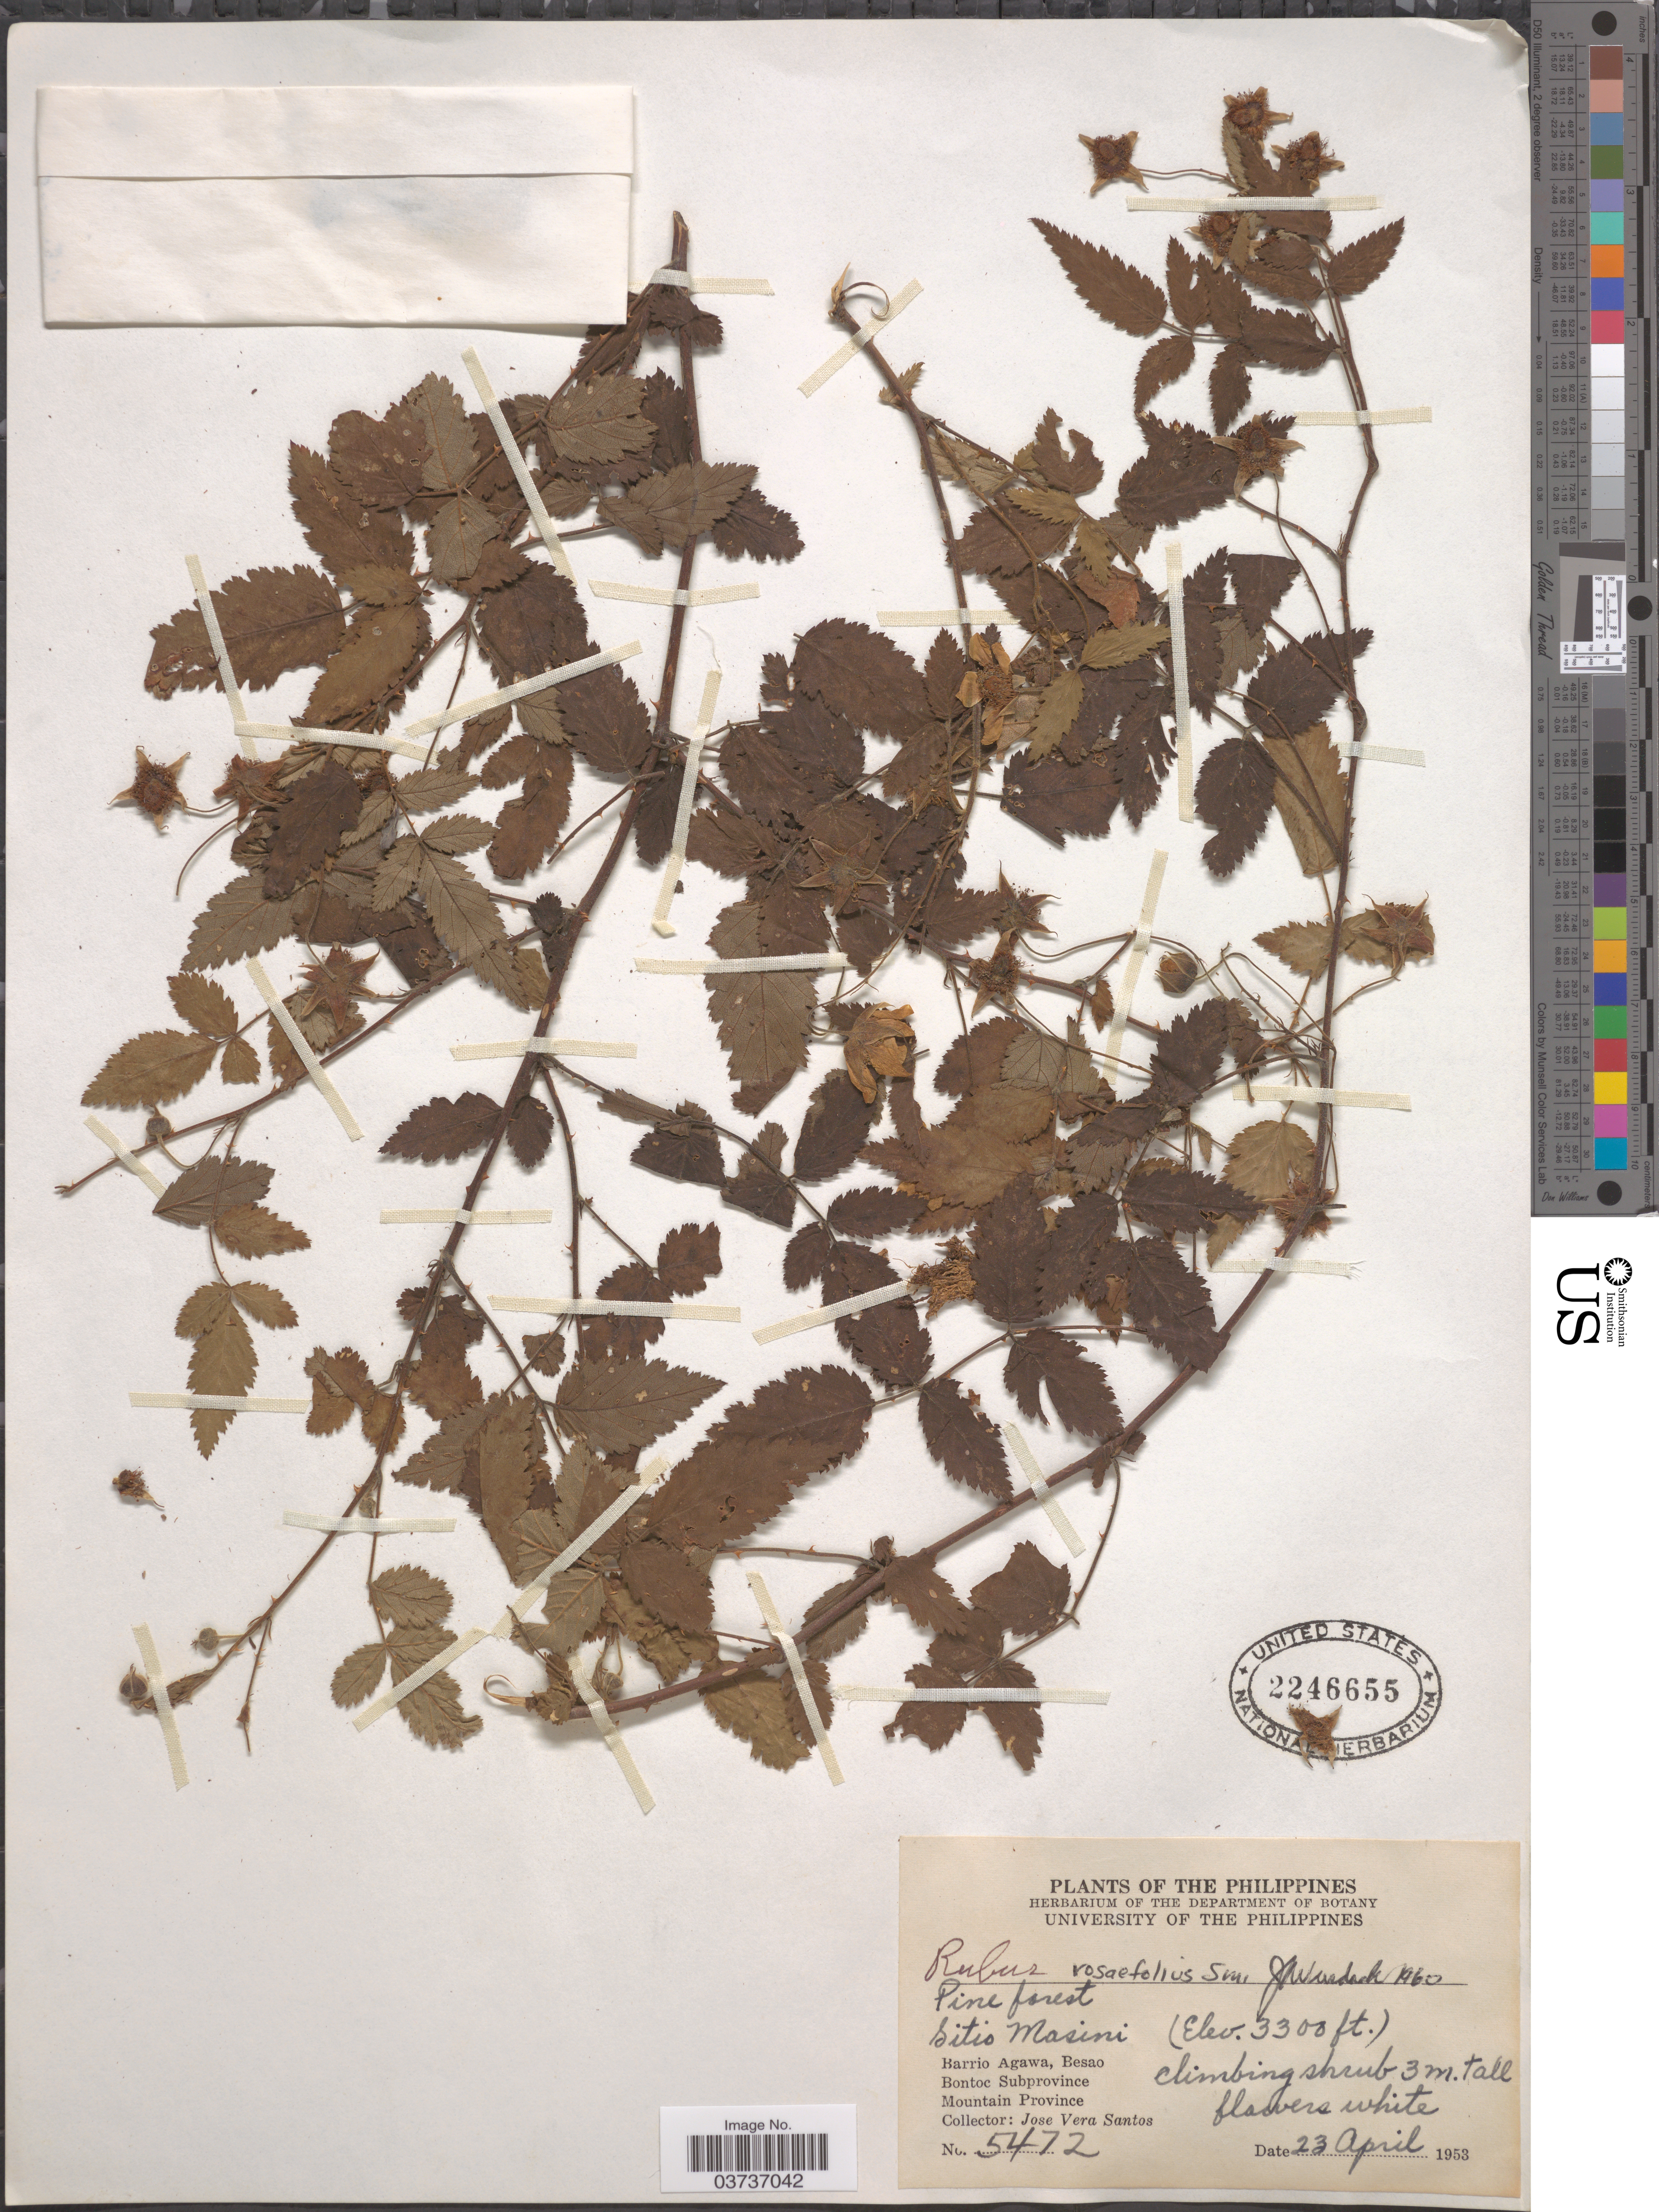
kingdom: Plantae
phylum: Tracheophyta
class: Magnoliopsida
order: Rosales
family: Rosaceae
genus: Rubus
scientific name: Rubus rosaefolius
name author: Sm.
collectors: J. Santos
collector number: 5472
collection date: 1953-04-23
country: Philippines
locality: Sitio Masini. Barrio Agawa, Besao. Bontoc Subprovince. Mountain Province.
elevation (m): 1006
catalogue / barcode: US 2246655